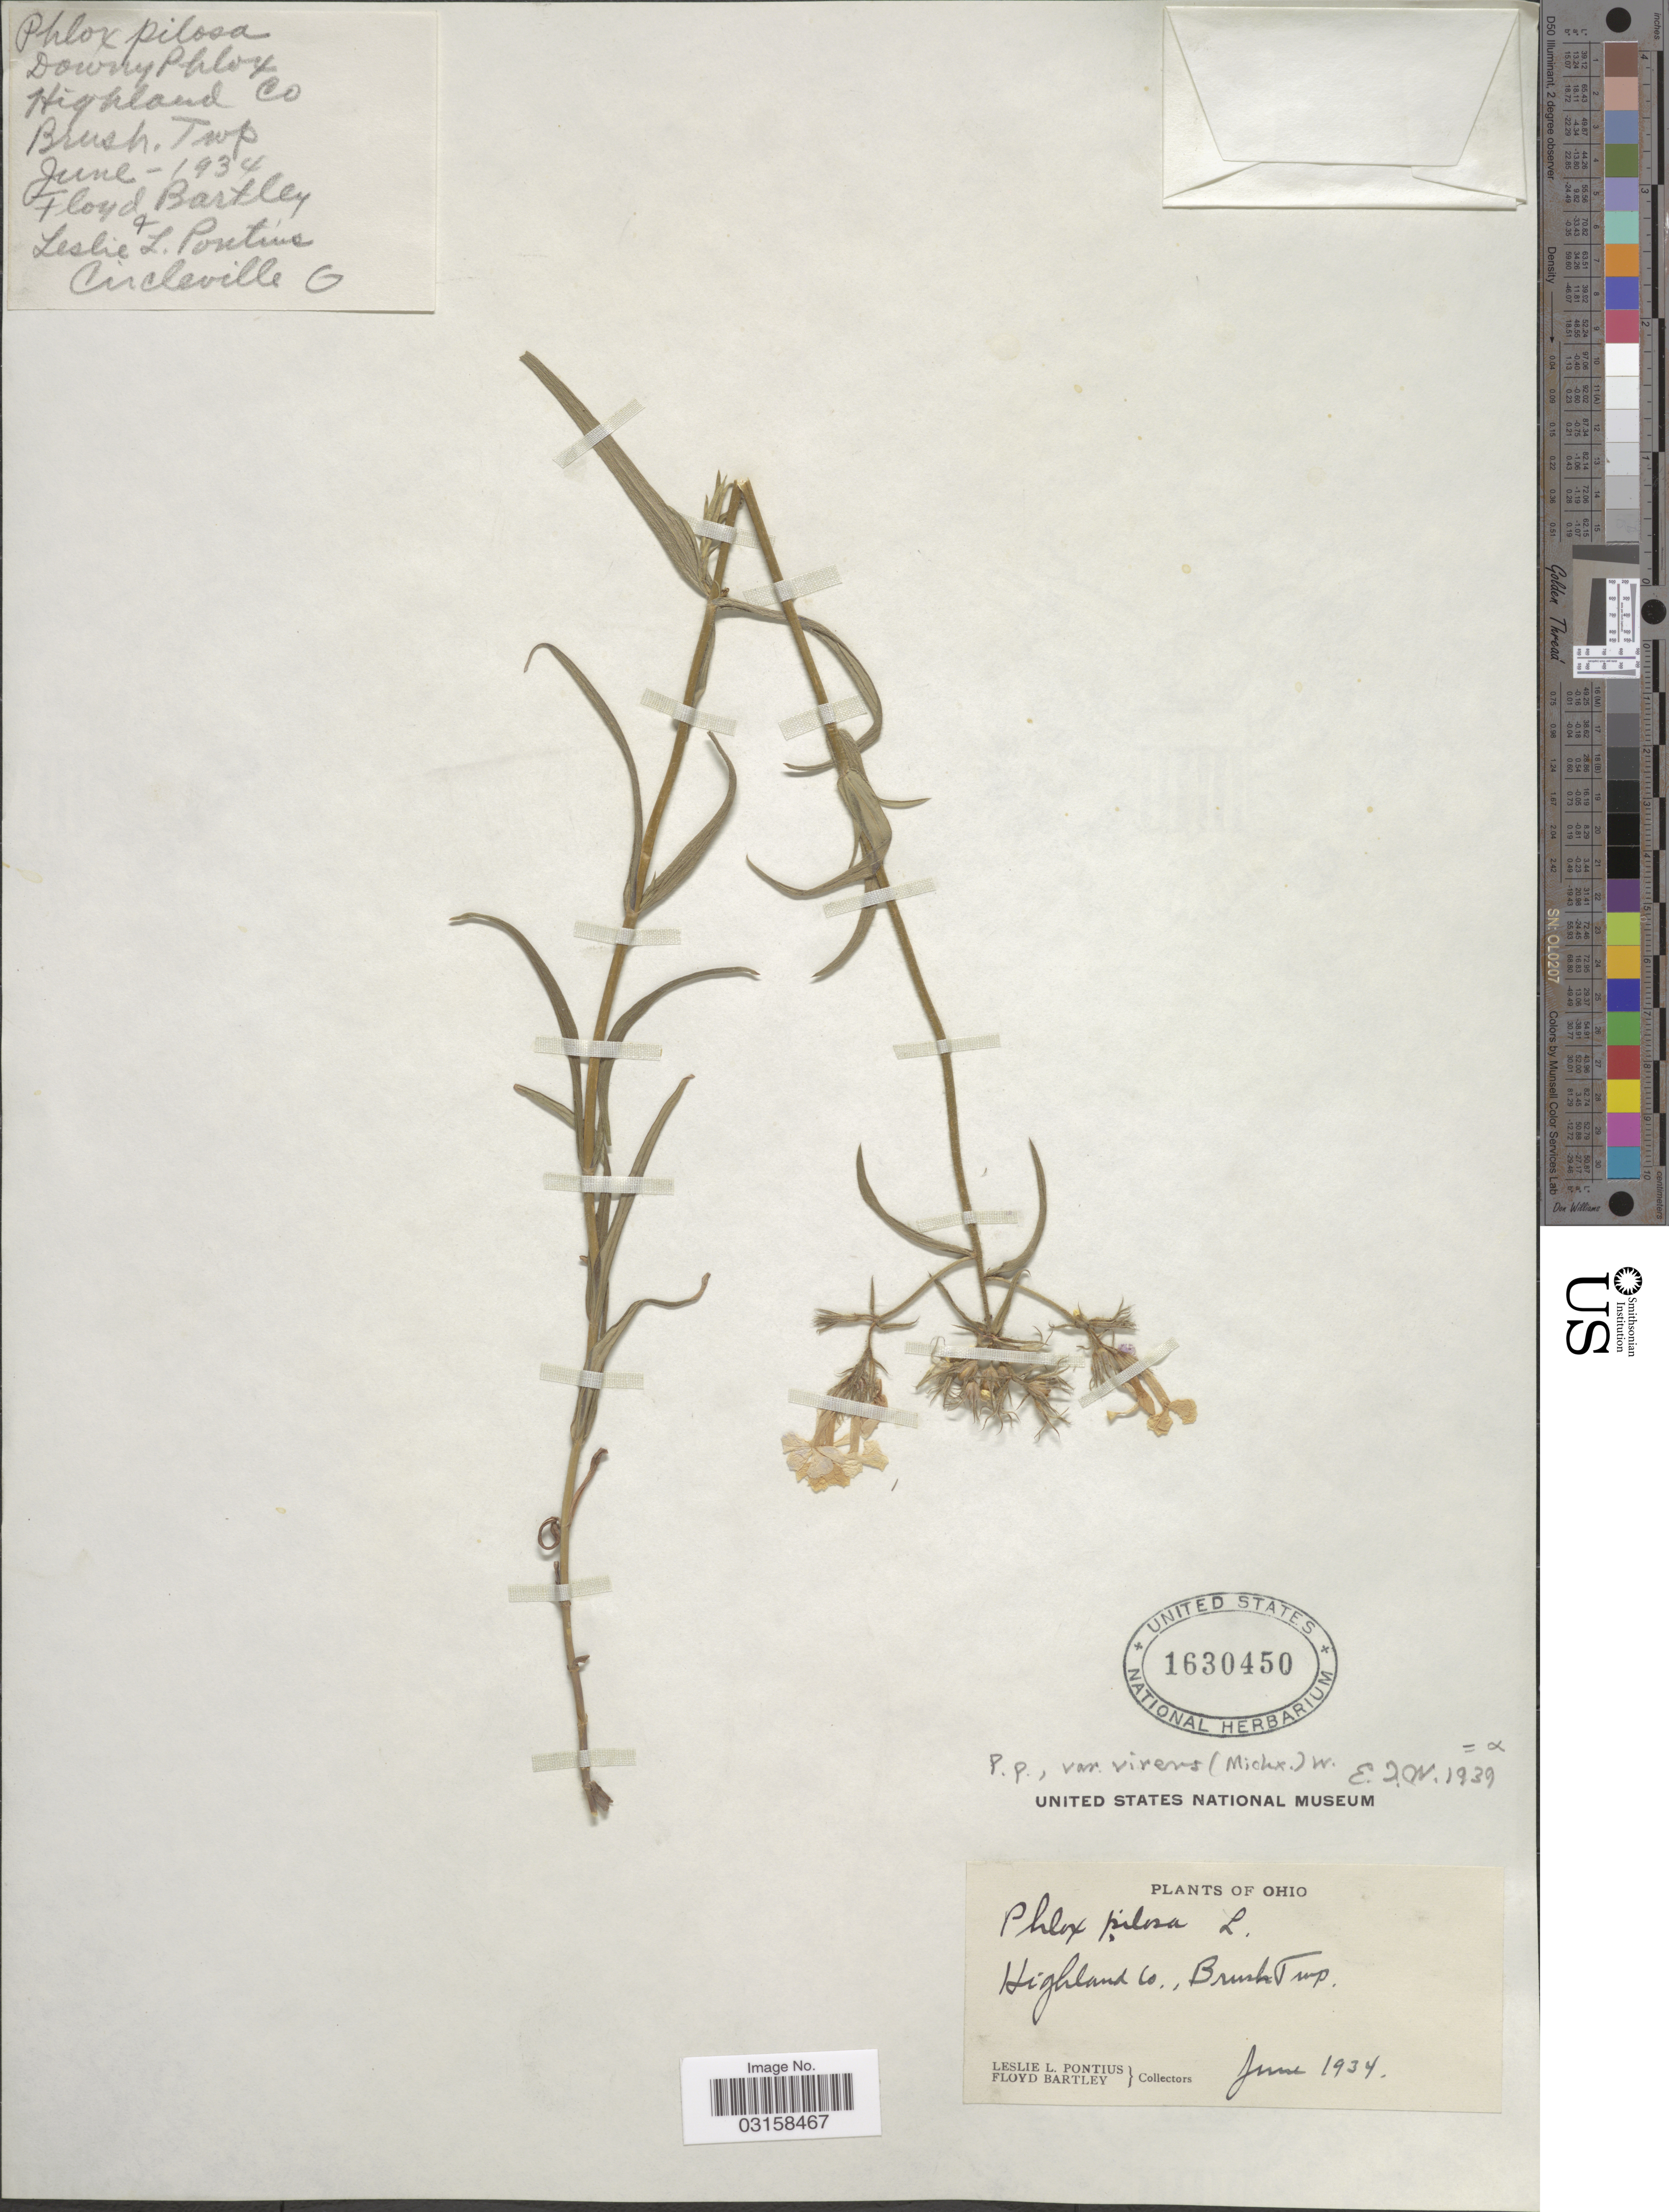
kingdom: Plantae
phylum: Tracheophyta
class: Magnoliopsida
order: Ericales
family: Polemoniaceae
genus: Phlox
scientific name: Phlox pilosa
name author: L.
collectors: L. Pontius & F. Bartley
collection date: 1934-06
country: United States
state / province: Ohio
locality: Highland Co., Brush Twp.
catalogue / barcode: US 1630450